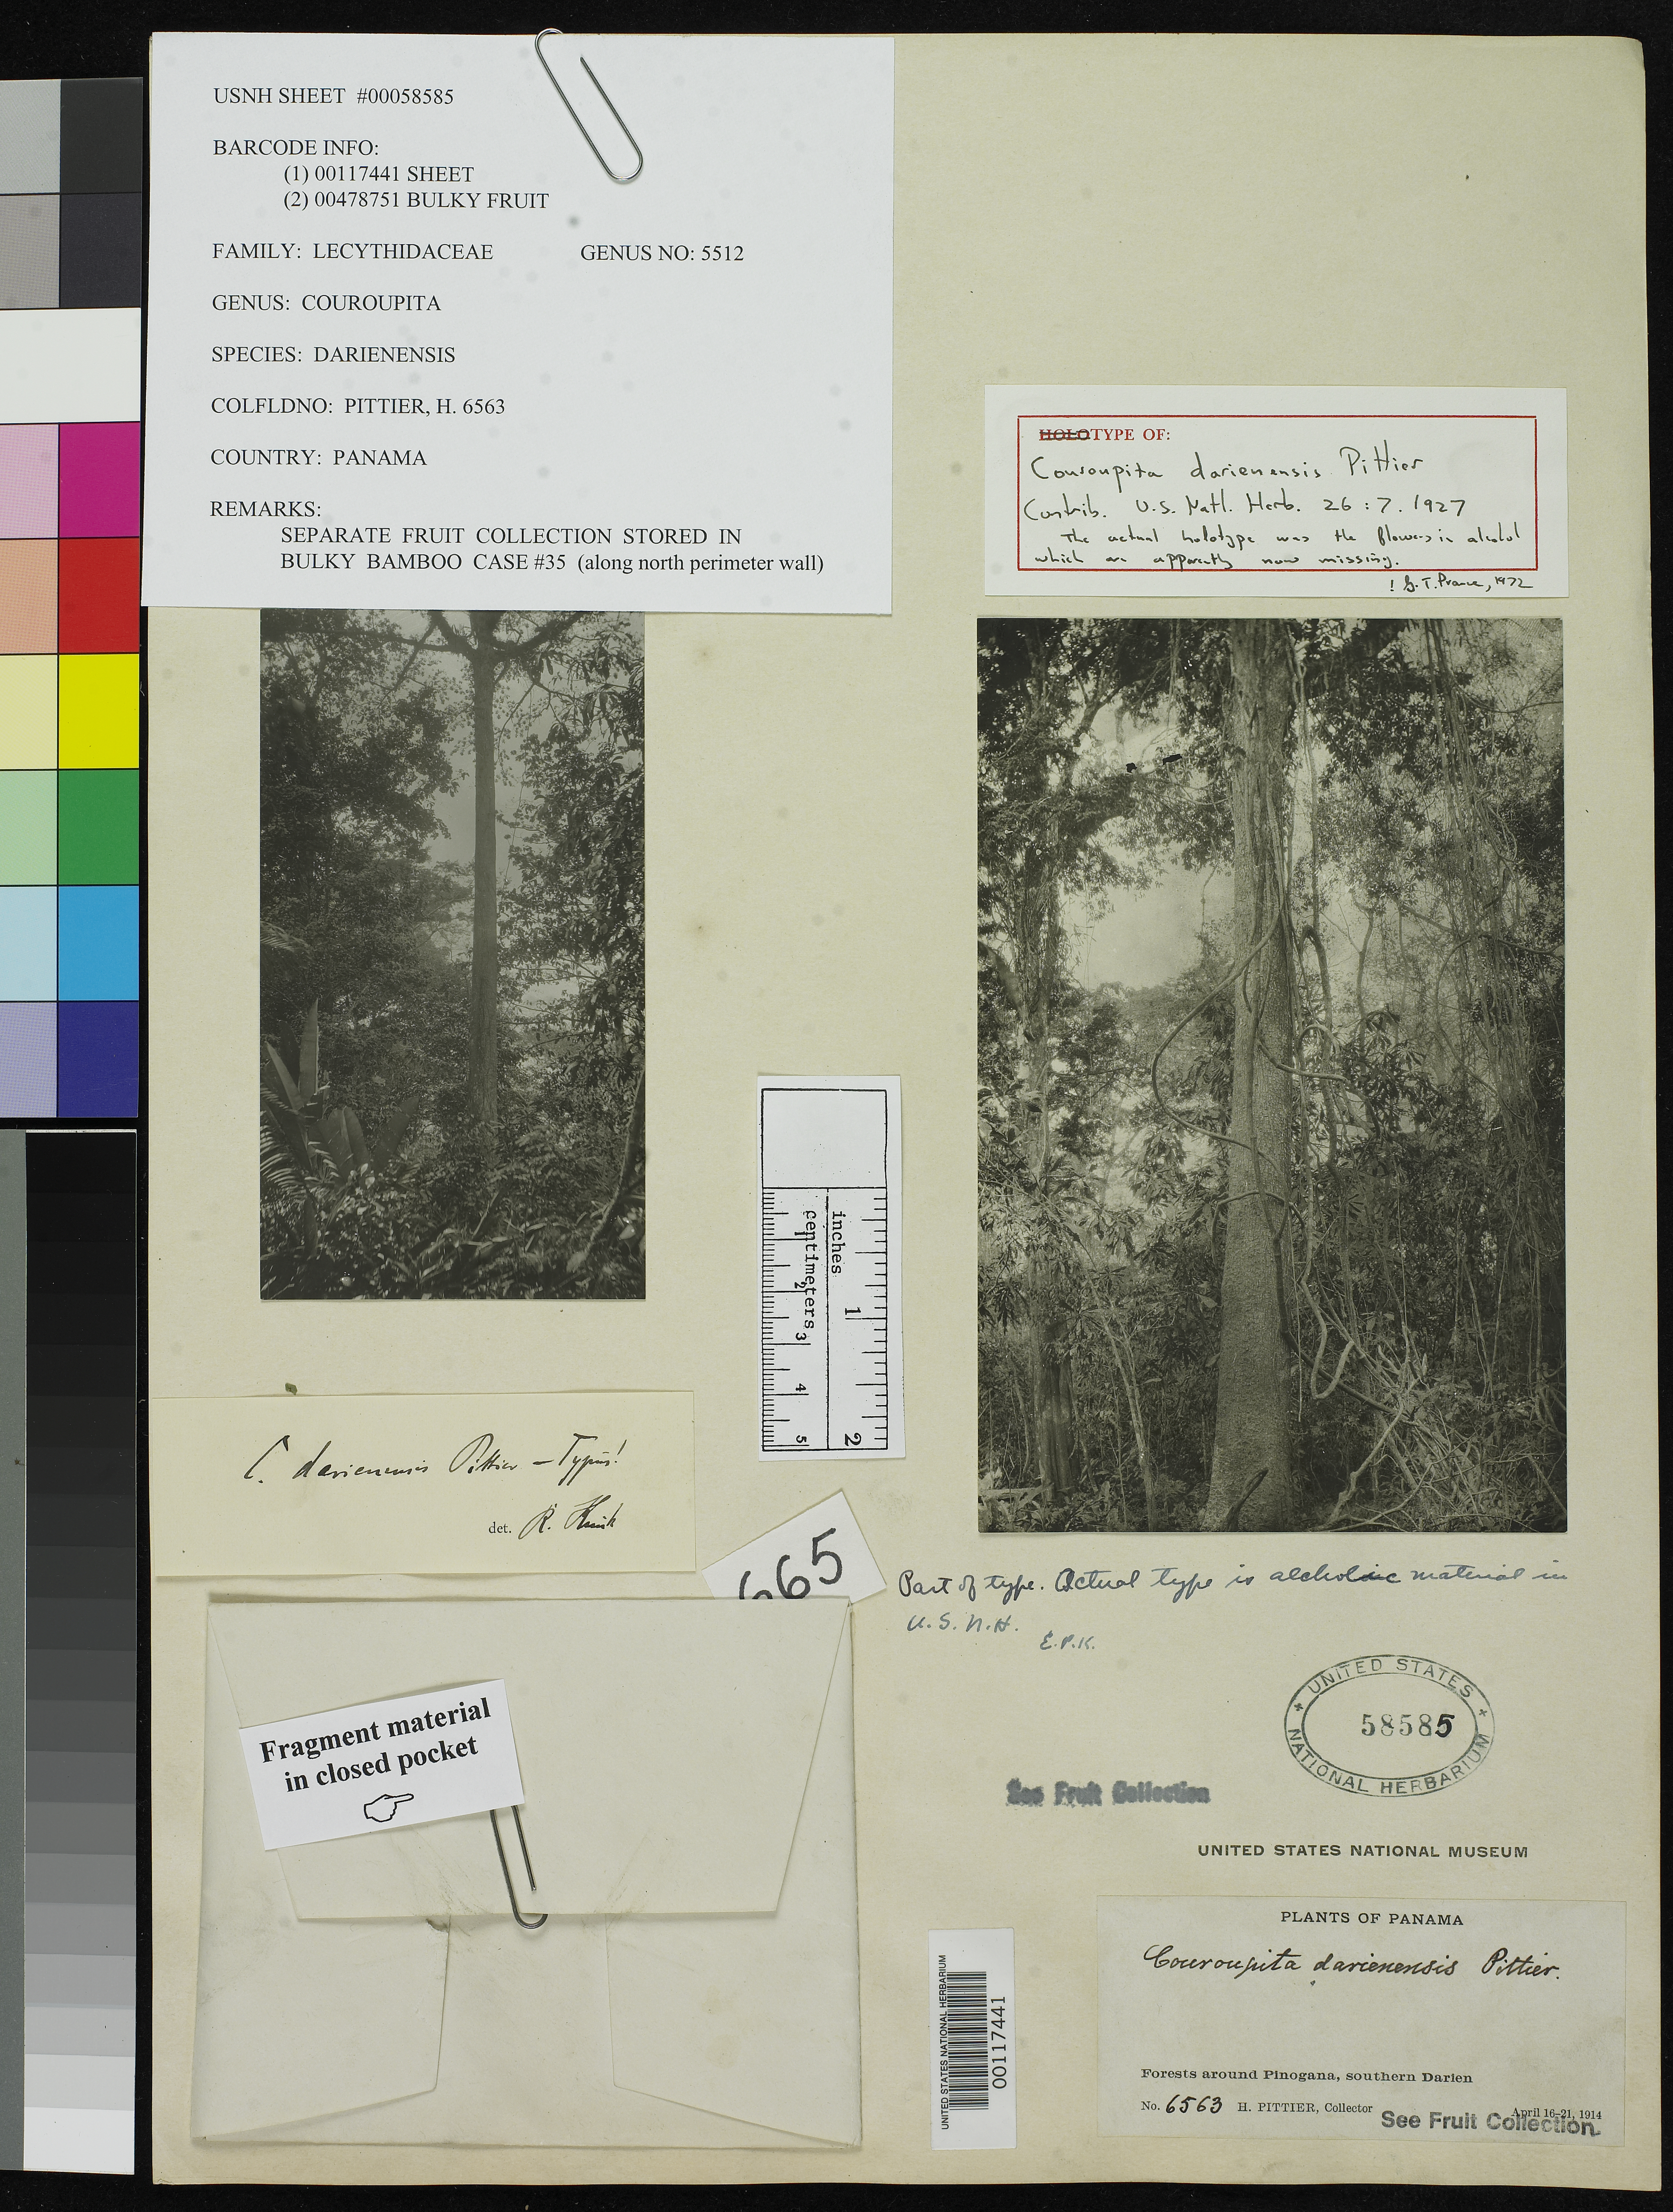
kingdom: Plantae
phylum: Tracheophyta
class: Magnoliopsida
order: Ericales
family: Lecythidaceae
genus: Couroupita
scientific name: Couroupita darienensis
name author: Pittier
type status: Holotype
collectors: H. F. Pittier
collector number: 6563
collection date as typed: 16 Apr 1914 to 21 Apr 1914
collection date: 1914-04-16/1914-04-21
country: Panama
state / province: Darién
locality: Near Pinogana.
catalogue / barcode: US 58585